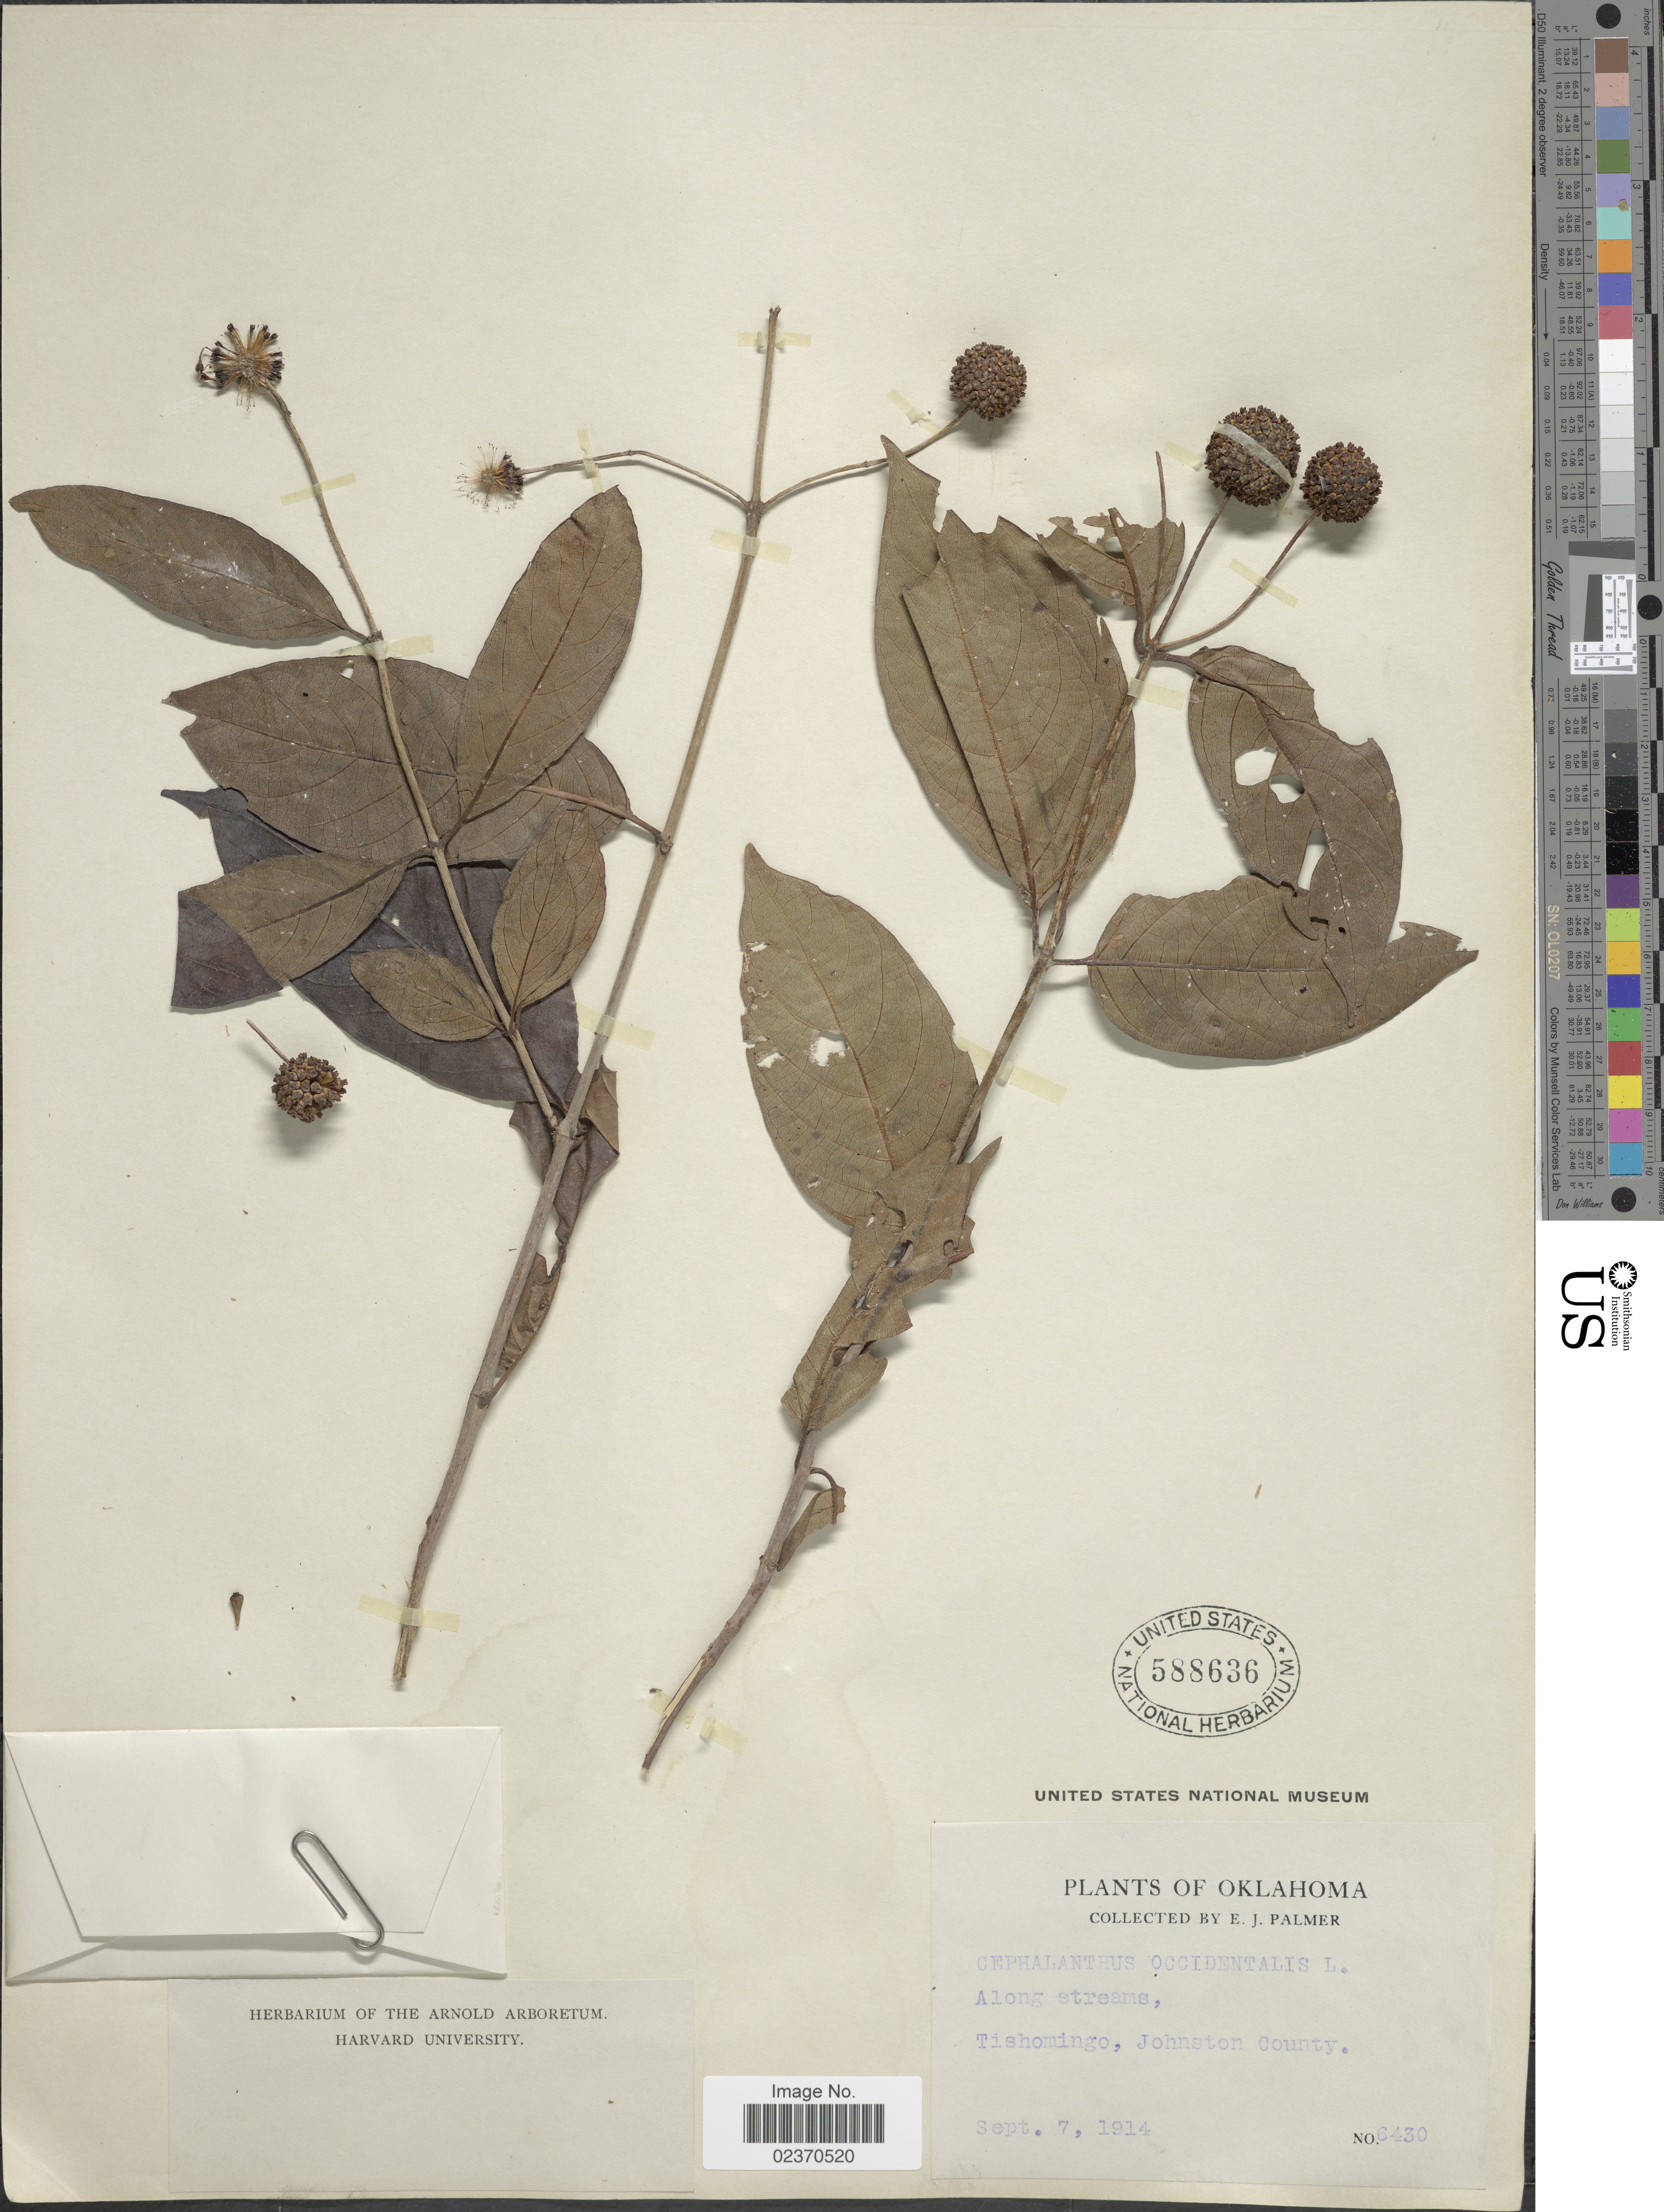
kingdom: Plantae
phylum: Tracheophyta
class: Magnoliopsida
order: Gentianales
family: Rubiaceae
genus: Cephalanthus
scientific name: Cephalanthus occidentalis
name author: L.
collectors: E. J. Palmer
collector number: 6430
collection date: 1914-09-07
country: United States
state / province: Oklahoma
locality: Along streams, Tishomingo, Johnston County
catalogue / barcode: US 588636